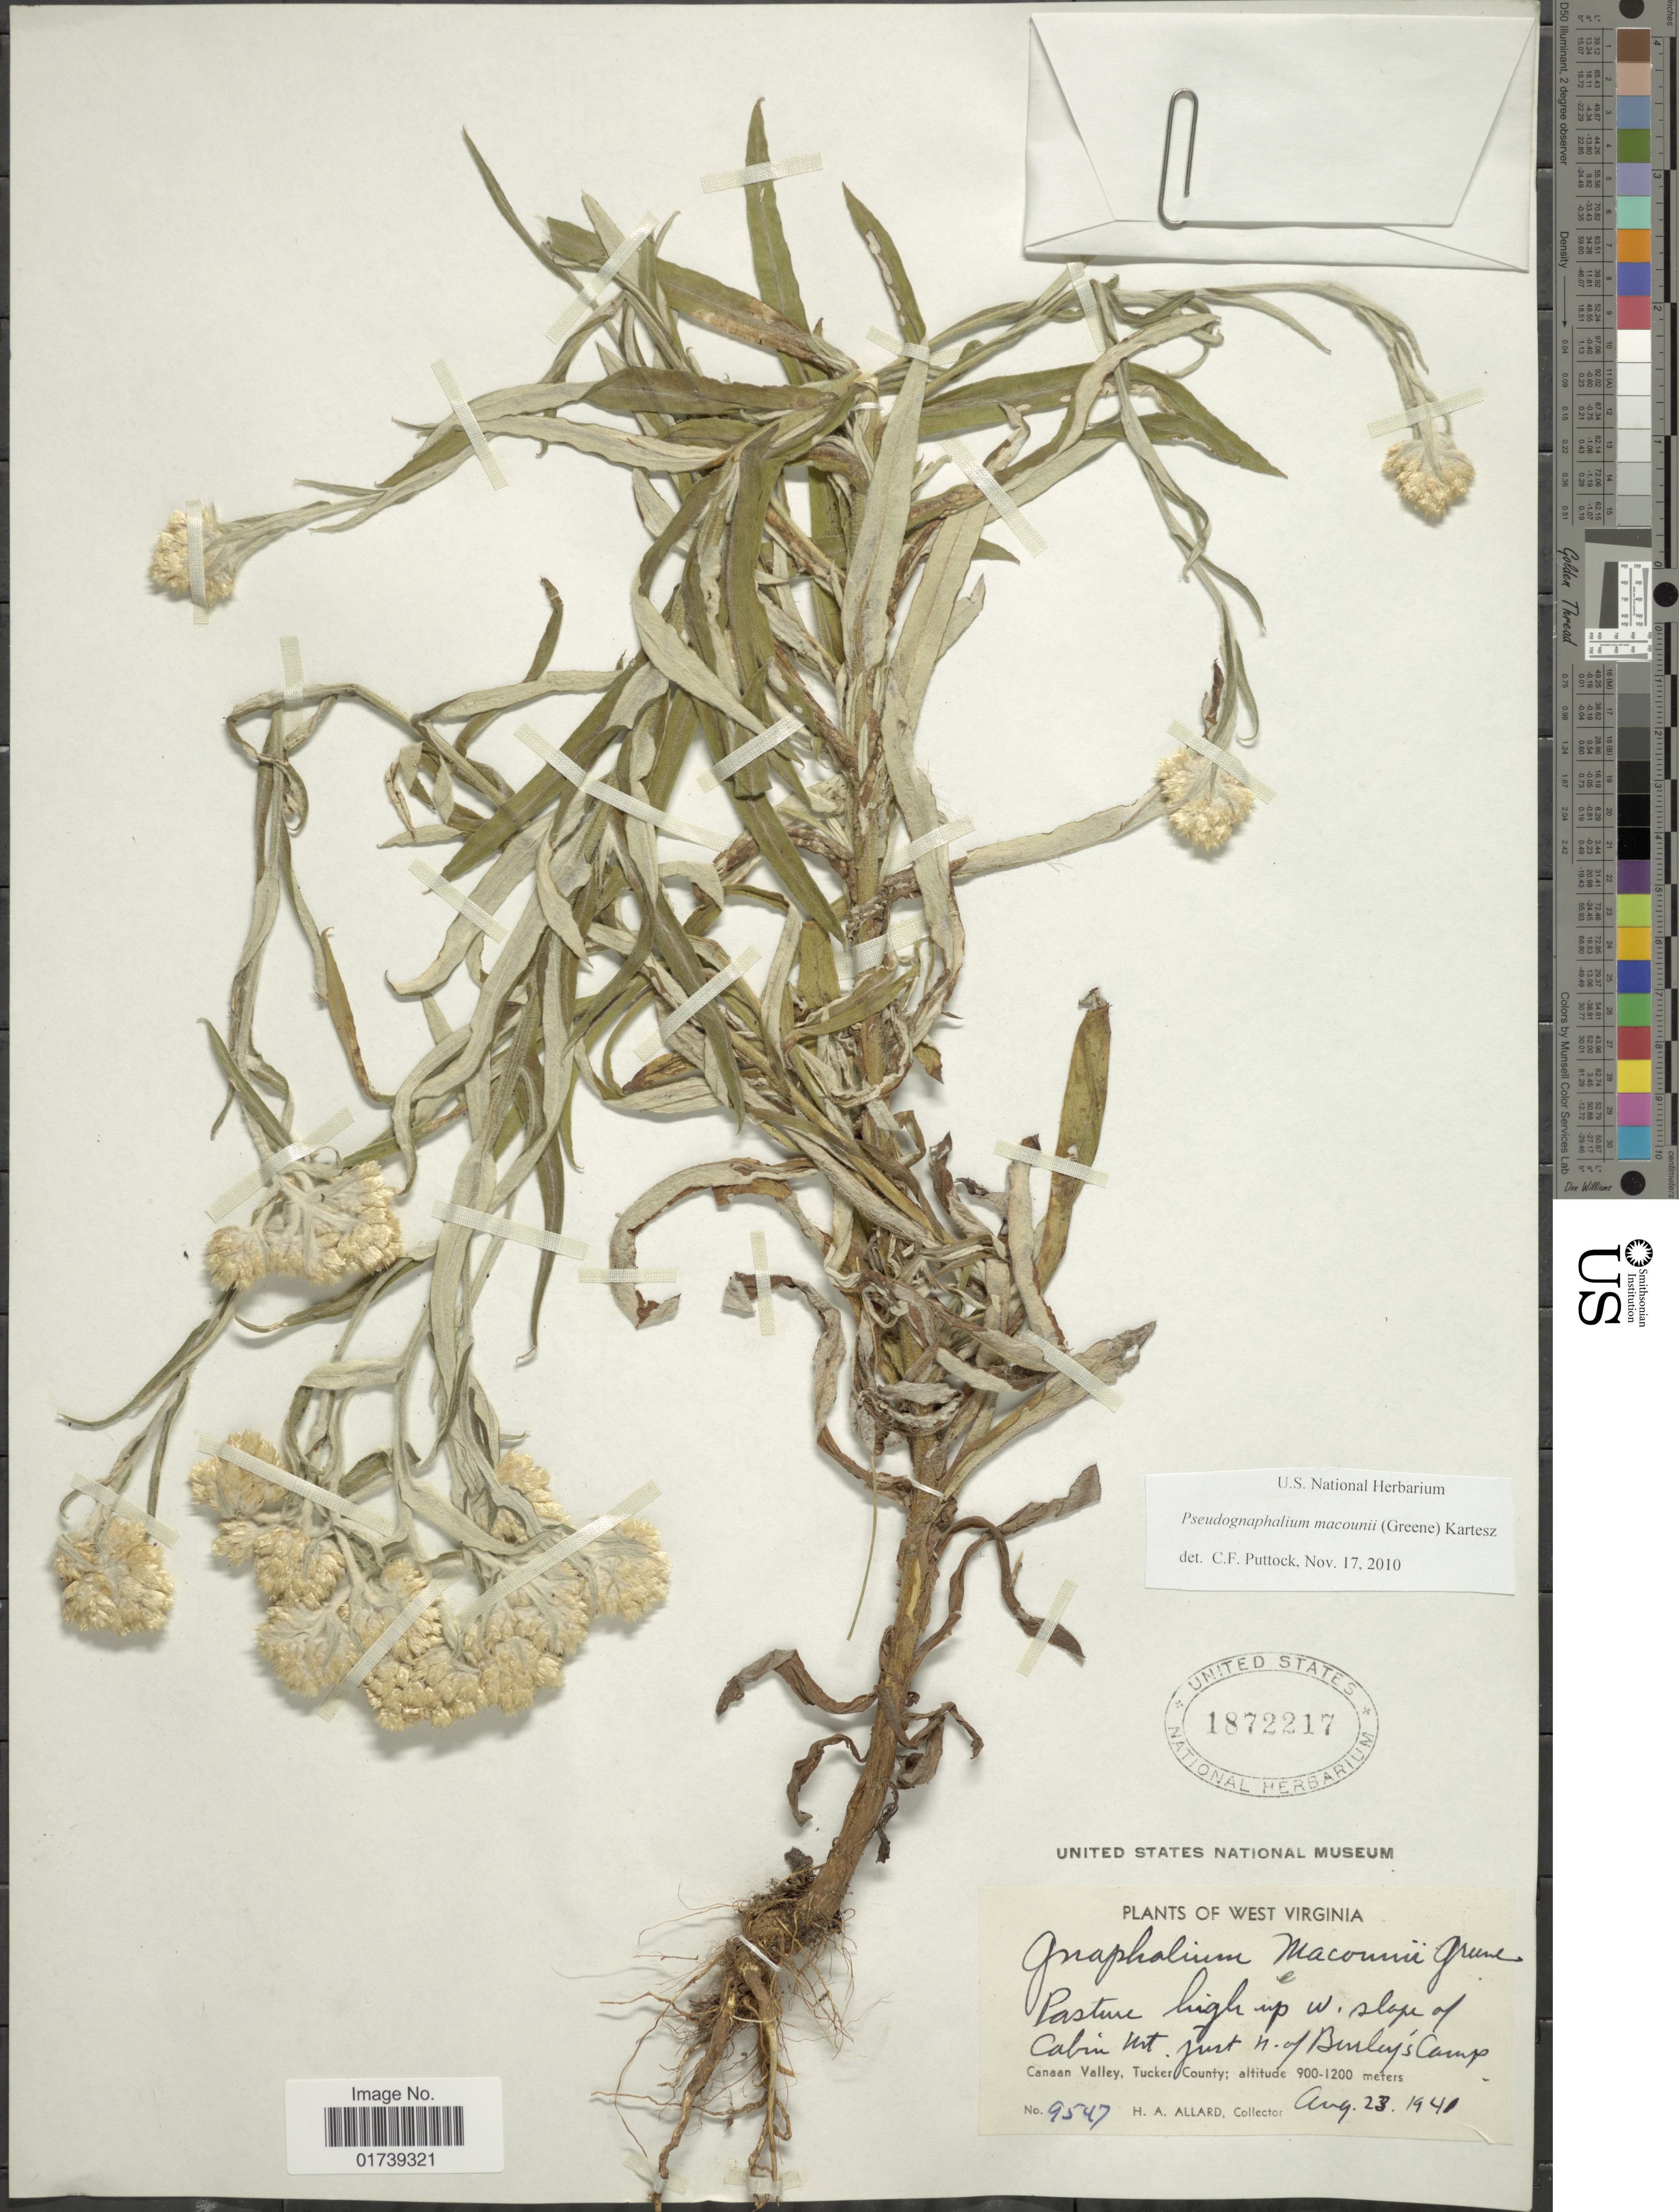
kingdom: Plantae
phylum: Tracheophyta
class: Magnoliopsida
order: Asterales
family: Asteraceae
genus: Pseudognaphalium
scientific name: Pseudognaphalium macounii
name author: (Greene) Kartesz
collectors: H. A. Allard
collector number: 9547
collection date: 1941-08-23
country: United States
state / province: West Virginia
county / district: Tucker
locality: W. slope of Cabin mt. just n. of Burley's Camp, Canaan Valley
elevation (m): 900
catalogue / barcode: US 1872217